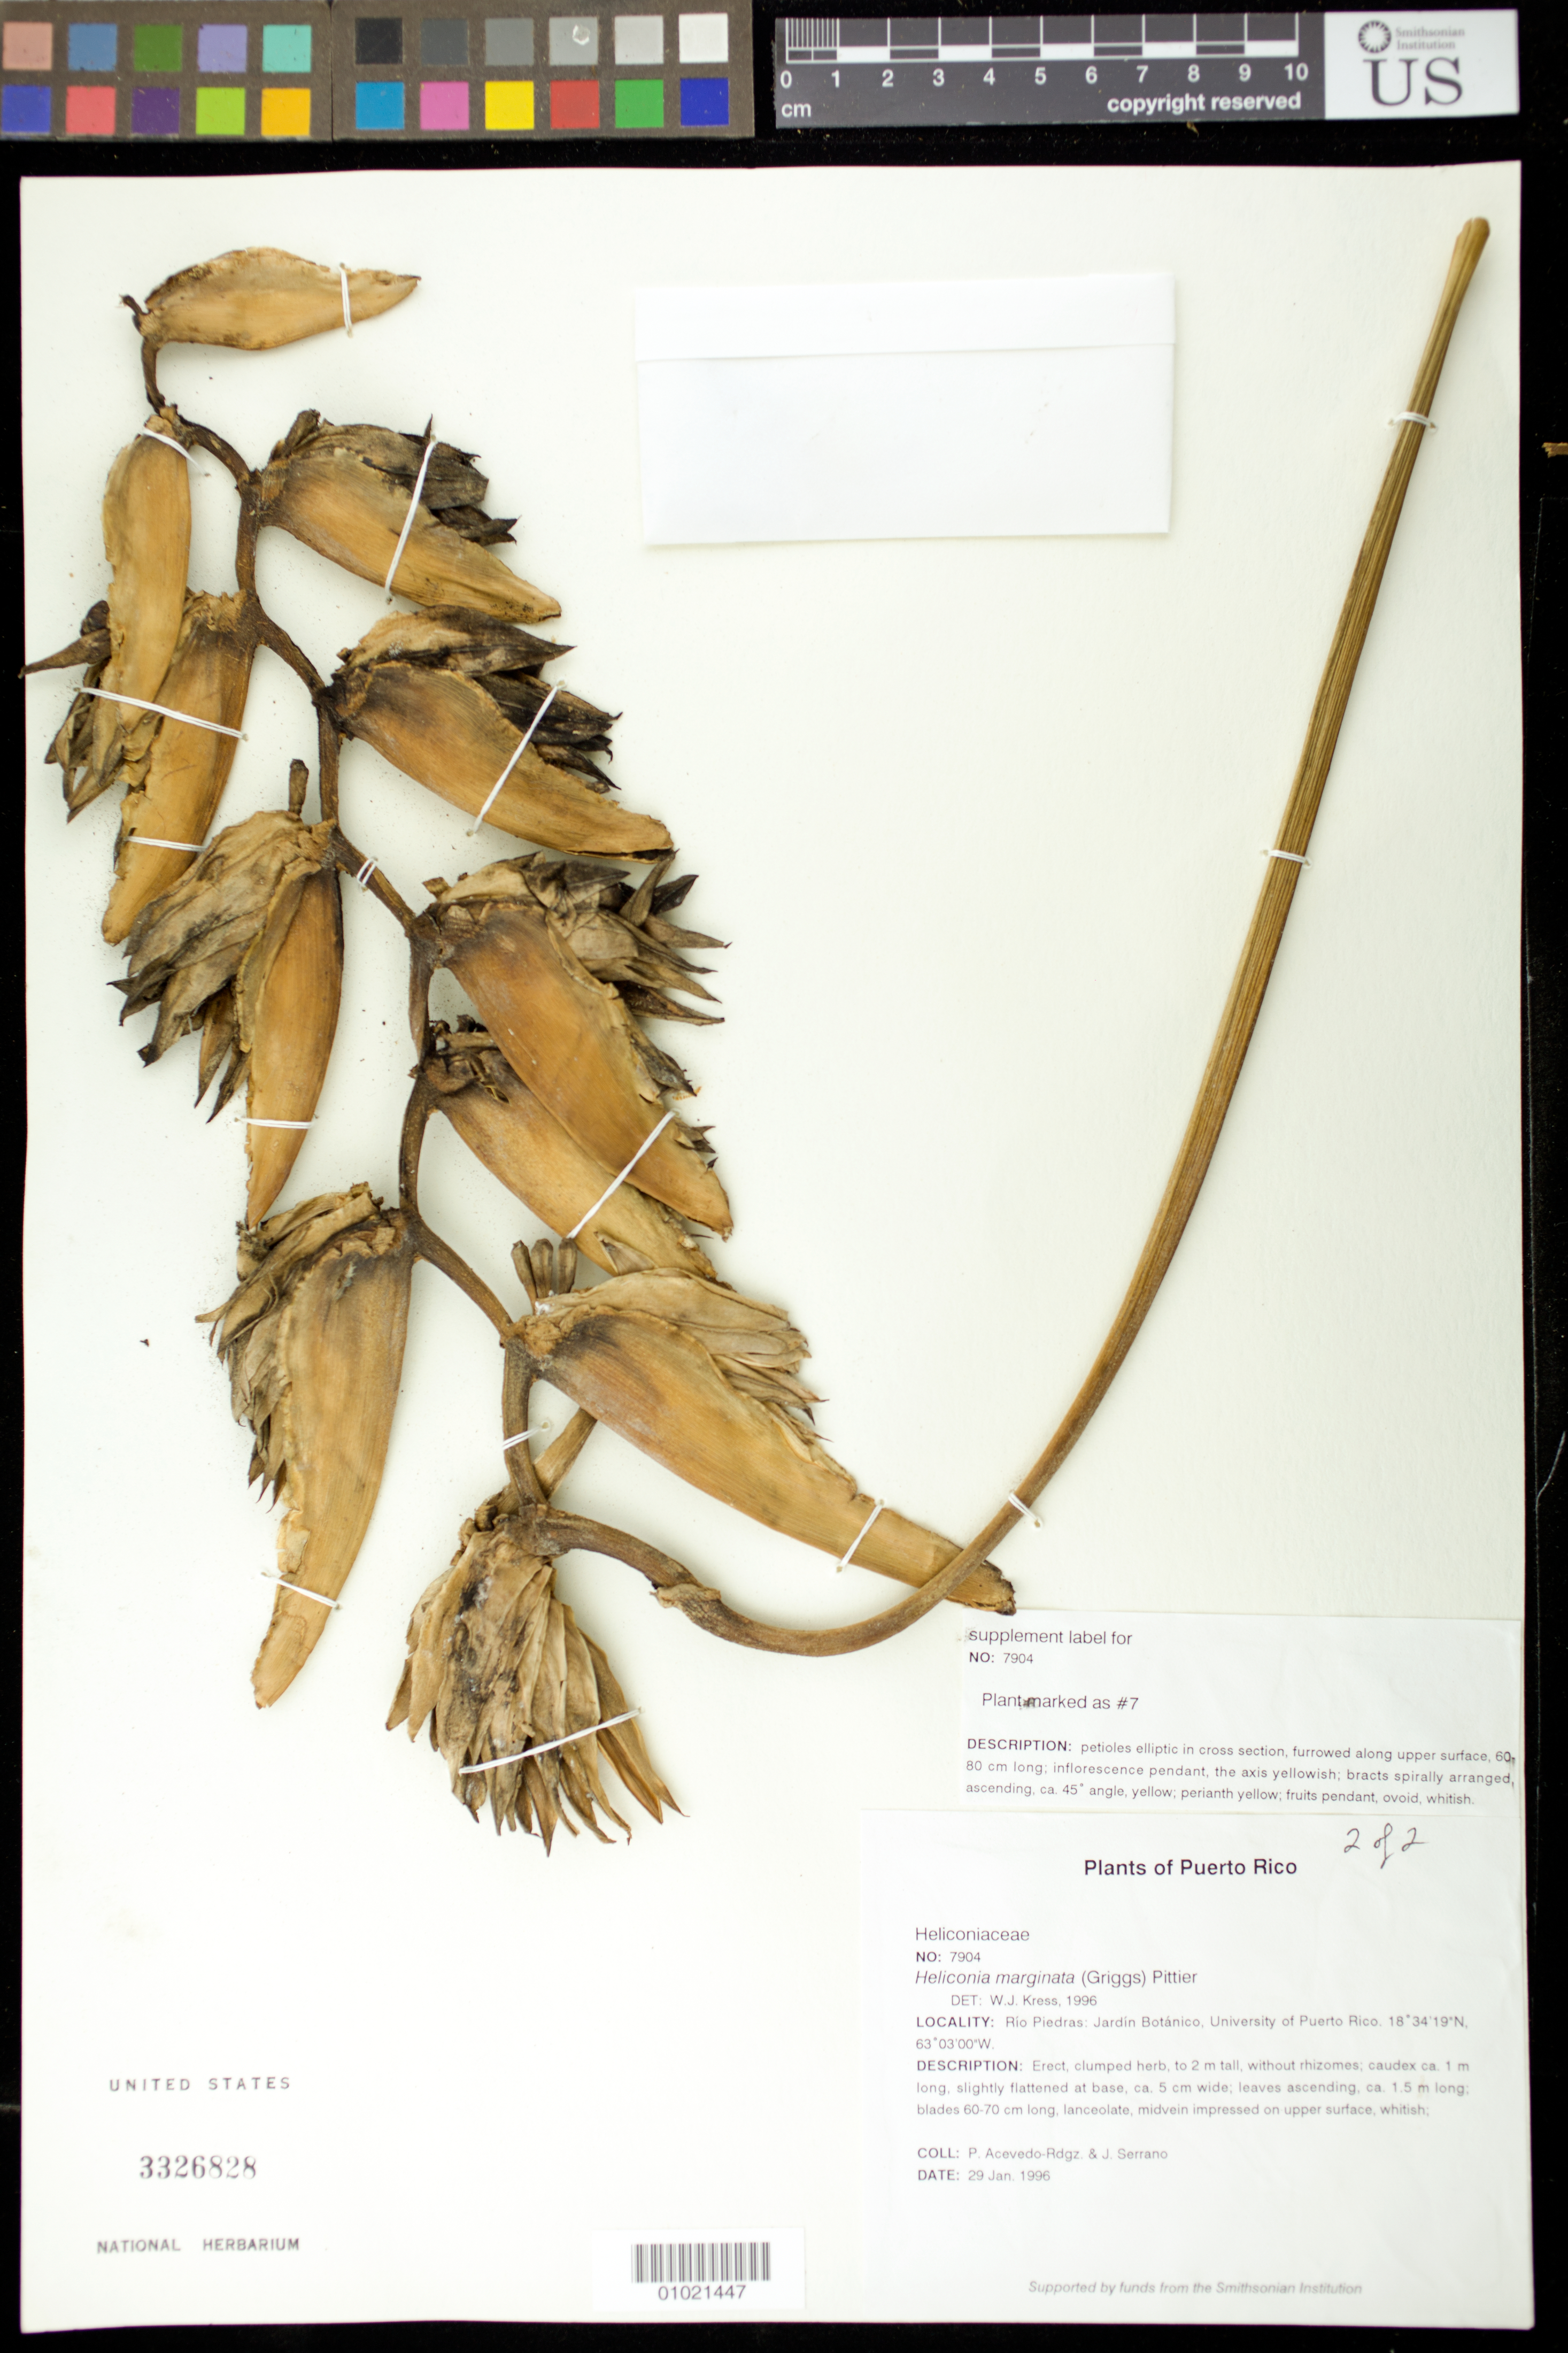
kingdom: Plantae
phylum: Tracheophyta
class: Liliopsida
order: Zingiberales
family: Heliconiaceae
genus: Heliconia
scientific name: Heliconia marginata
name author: (R.F. Griggs) Pittier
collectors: P. Acevedo-Rodr. & J. Serrano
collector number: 7904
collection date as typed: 29 Jan 1996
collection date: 1996-01-29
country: Puerto Rico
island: Puerto Rico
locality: Rio Piedras: Jardin Botanico, University of Puerto Rico.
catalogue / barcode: US 3326828